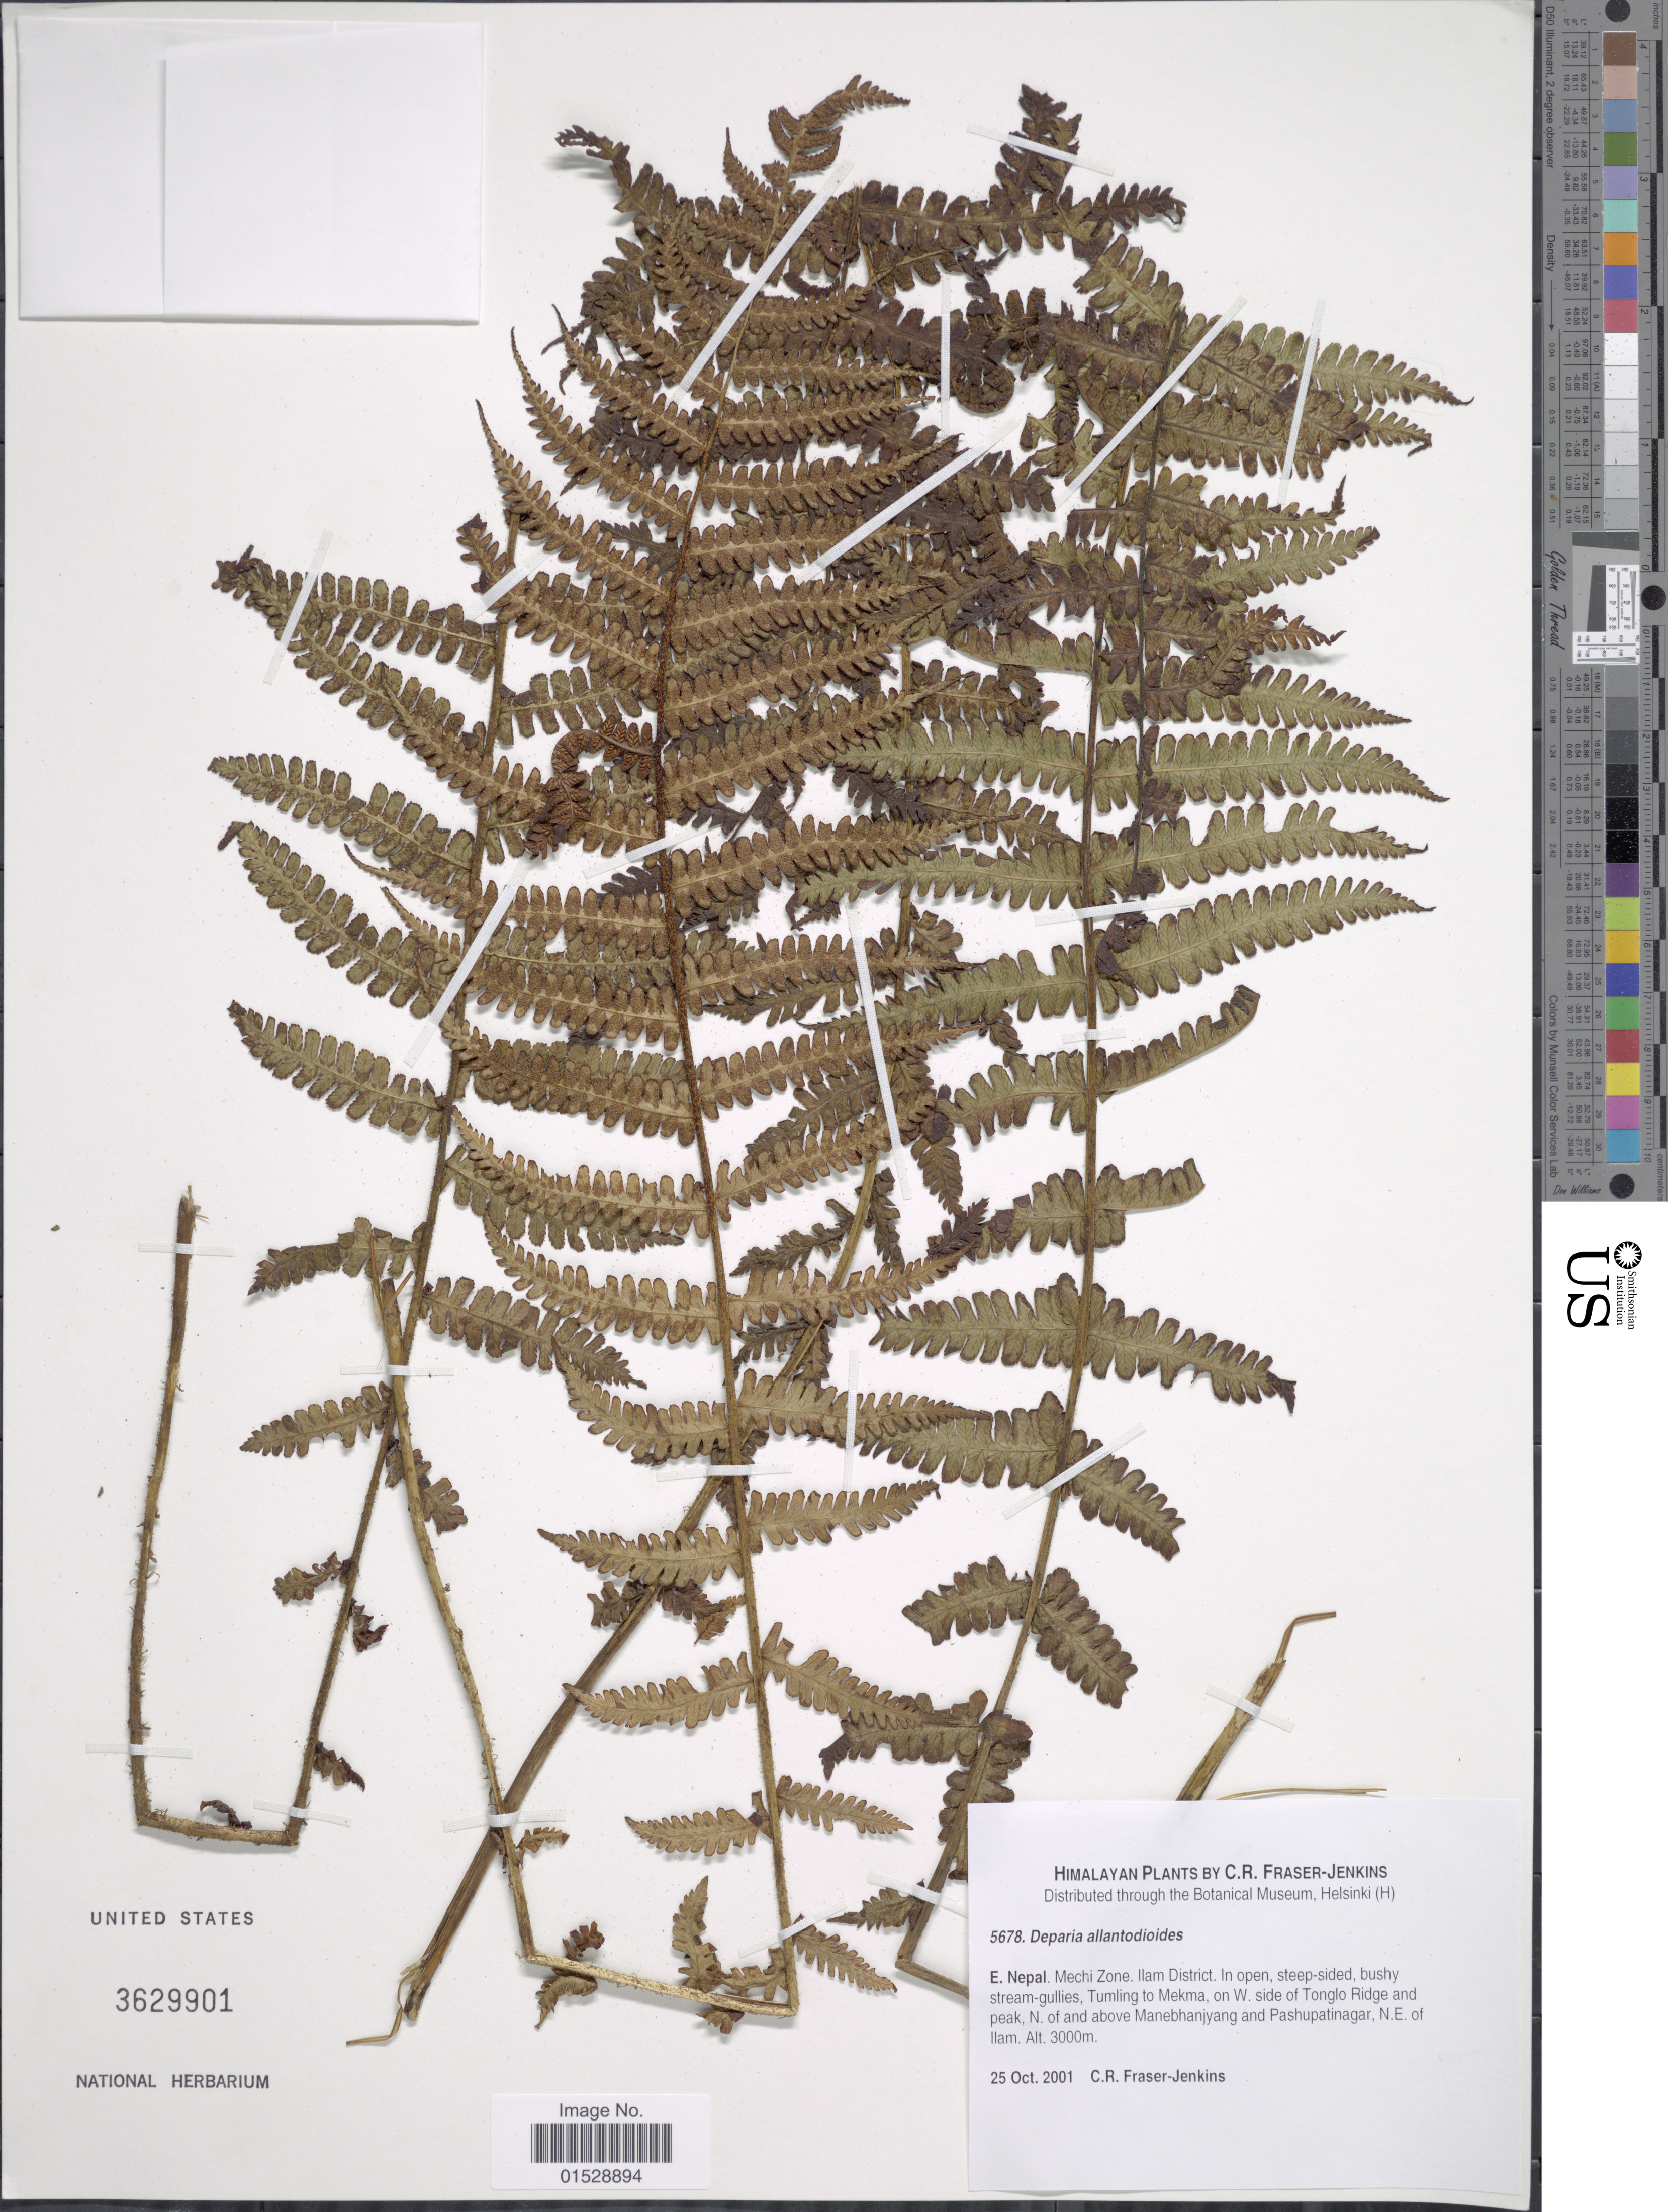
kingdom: Plantae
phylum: Tracheophyta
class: Polypodiopsida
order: Polypodiales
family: Athyriaceae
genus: Deparia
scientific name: Deparia allantodioides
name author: (Bedd.) M. Kato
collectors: C. R. Fraser-Jenkins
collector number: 5678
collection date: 2001-10-25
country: Nepal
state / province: Mechi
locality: Himalaya, E. Nepal, Mechi Zone, llam District, in open steep-sided, bushy stream-gullies, tumling to Mekma, on W, side of tonglo Ridge and peak, N. of and above Manebhanjyang and Pashupatianagar, N.E. of llam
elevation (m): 3000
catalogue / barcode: US 3629901